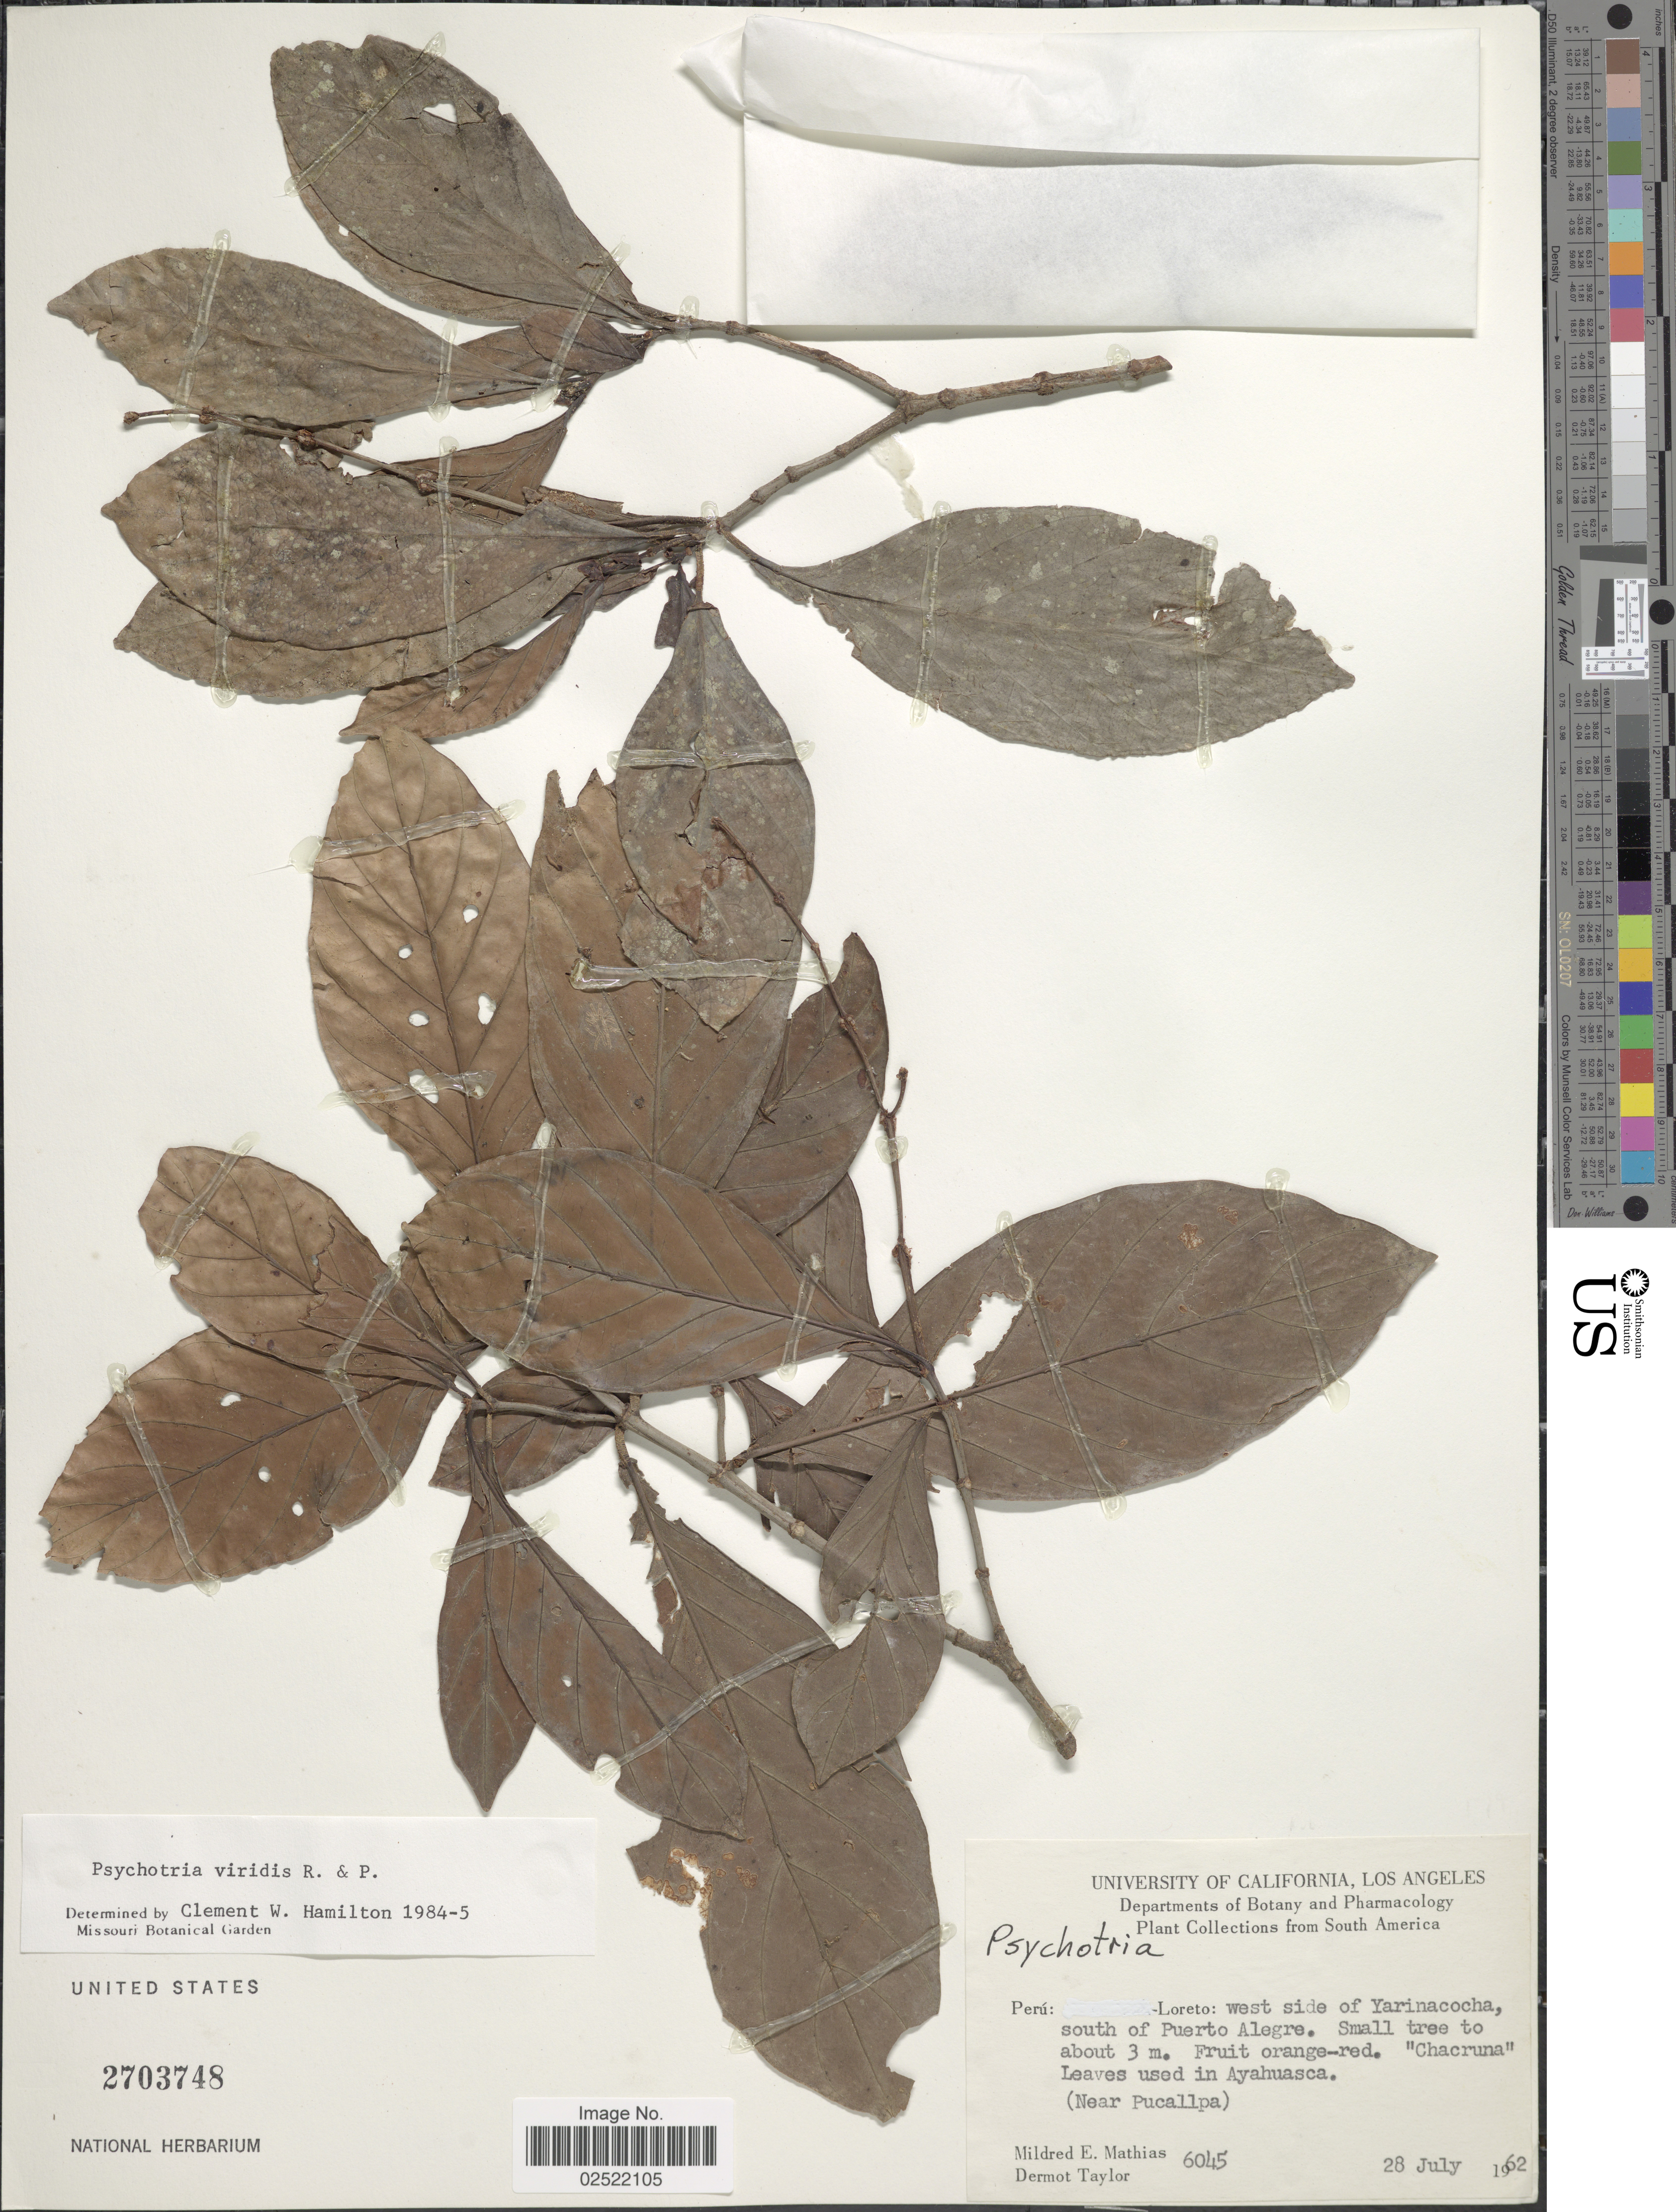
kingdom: Plantae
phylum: Tracheophyta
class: Magnoliopsida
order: Gentianales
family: Rubiaceae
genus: Psychotria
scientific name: Psychotria viridis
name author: Ruiz & Pav.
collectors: M. E. Mathias & D. Taylor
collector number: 6045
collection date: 1962-07-28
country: Peru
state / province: Loreto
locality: Peru: Loreto: west side of Yarinacocha, south of Puerto Alegre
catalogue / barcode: US 2703748